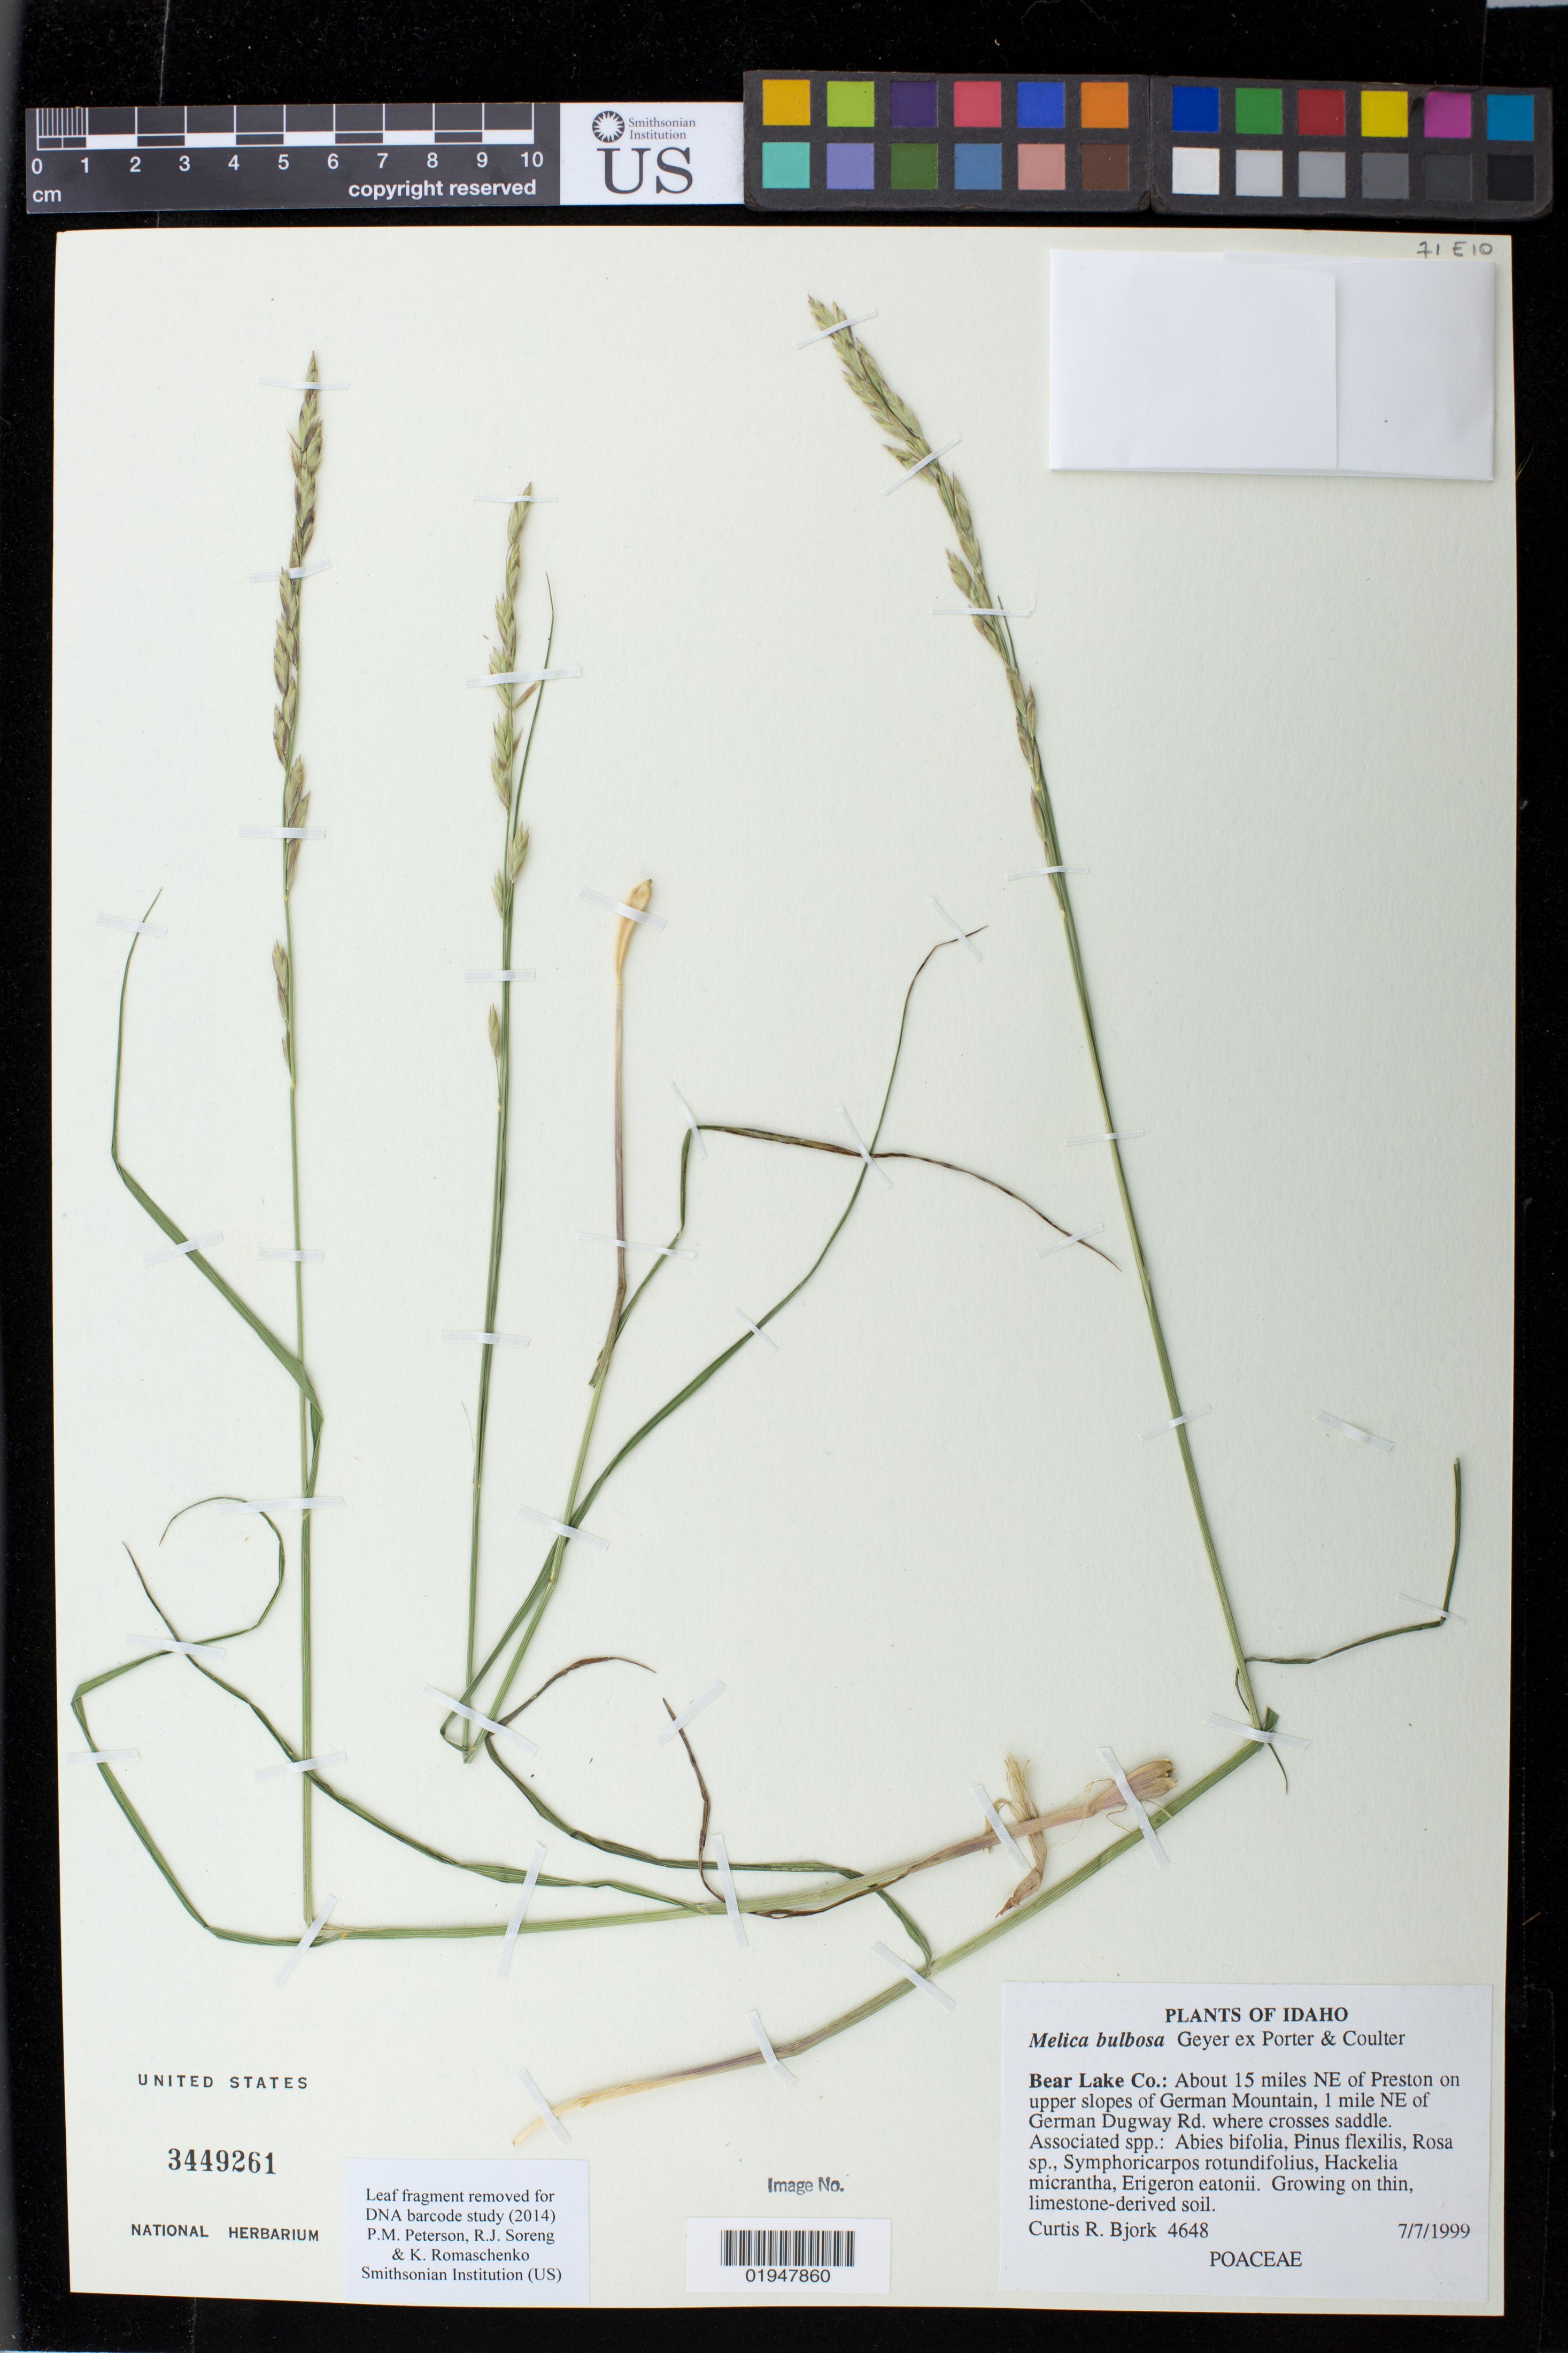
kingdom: Plantae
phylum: Tracheophyta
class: Liliopsida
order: Poales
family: Poaceae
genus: Melica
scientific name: Melica bulbosa Geyer ex Thurb., nom. illeg.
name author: Geyer ex Thurb.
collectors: C. Bjork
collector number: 4648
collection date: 1999-07-07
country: United States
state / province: Idaho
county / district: Bear Lake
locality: About 15 miles NE of Preston on upper slopes of German Mountain, 1 mile NE of German Dugway Rd. where crosses saddle.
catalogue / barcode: US 344961